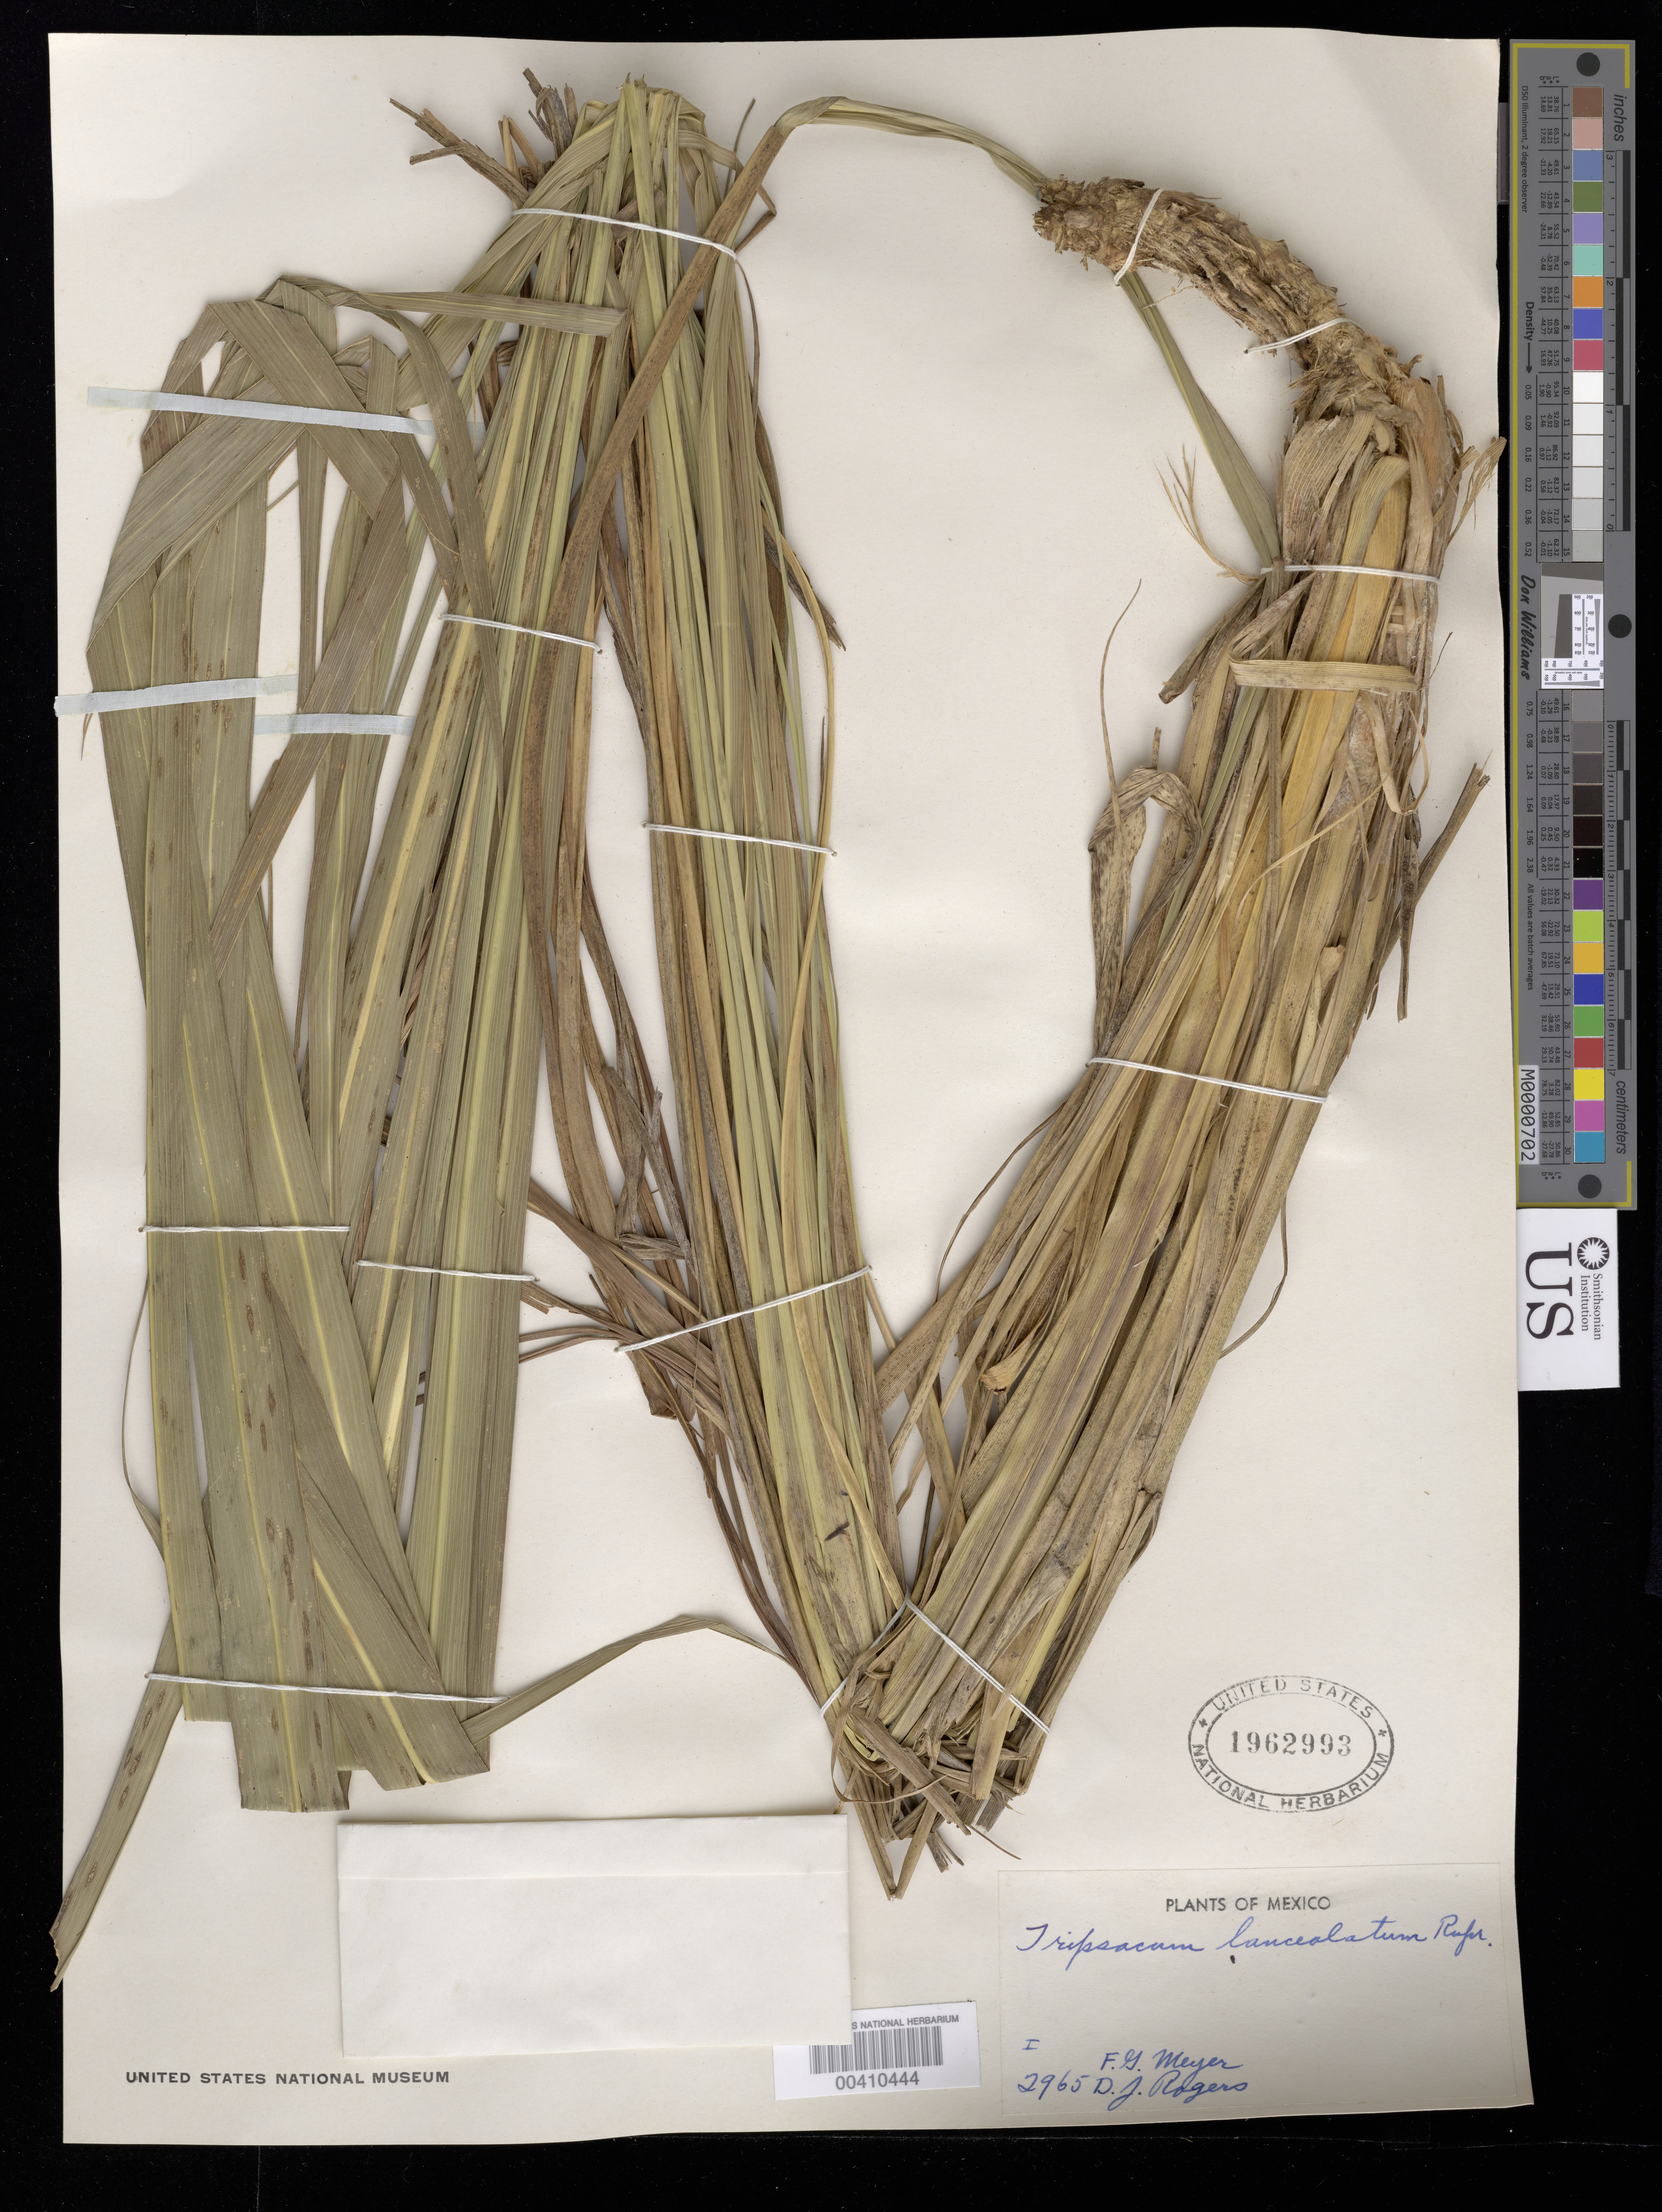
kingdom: Plantae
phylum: Tracheophyta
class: Liliopsida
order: Poales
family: Poaceae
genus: Tripsacum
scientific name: Tripsacum lanceolatum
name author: Rupr. ex E. Fourn.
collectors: F. G. Meyer & D. J. Rogers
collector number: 2965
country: Mexico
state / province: Durango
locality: San Ramon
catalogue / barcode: US 1962993